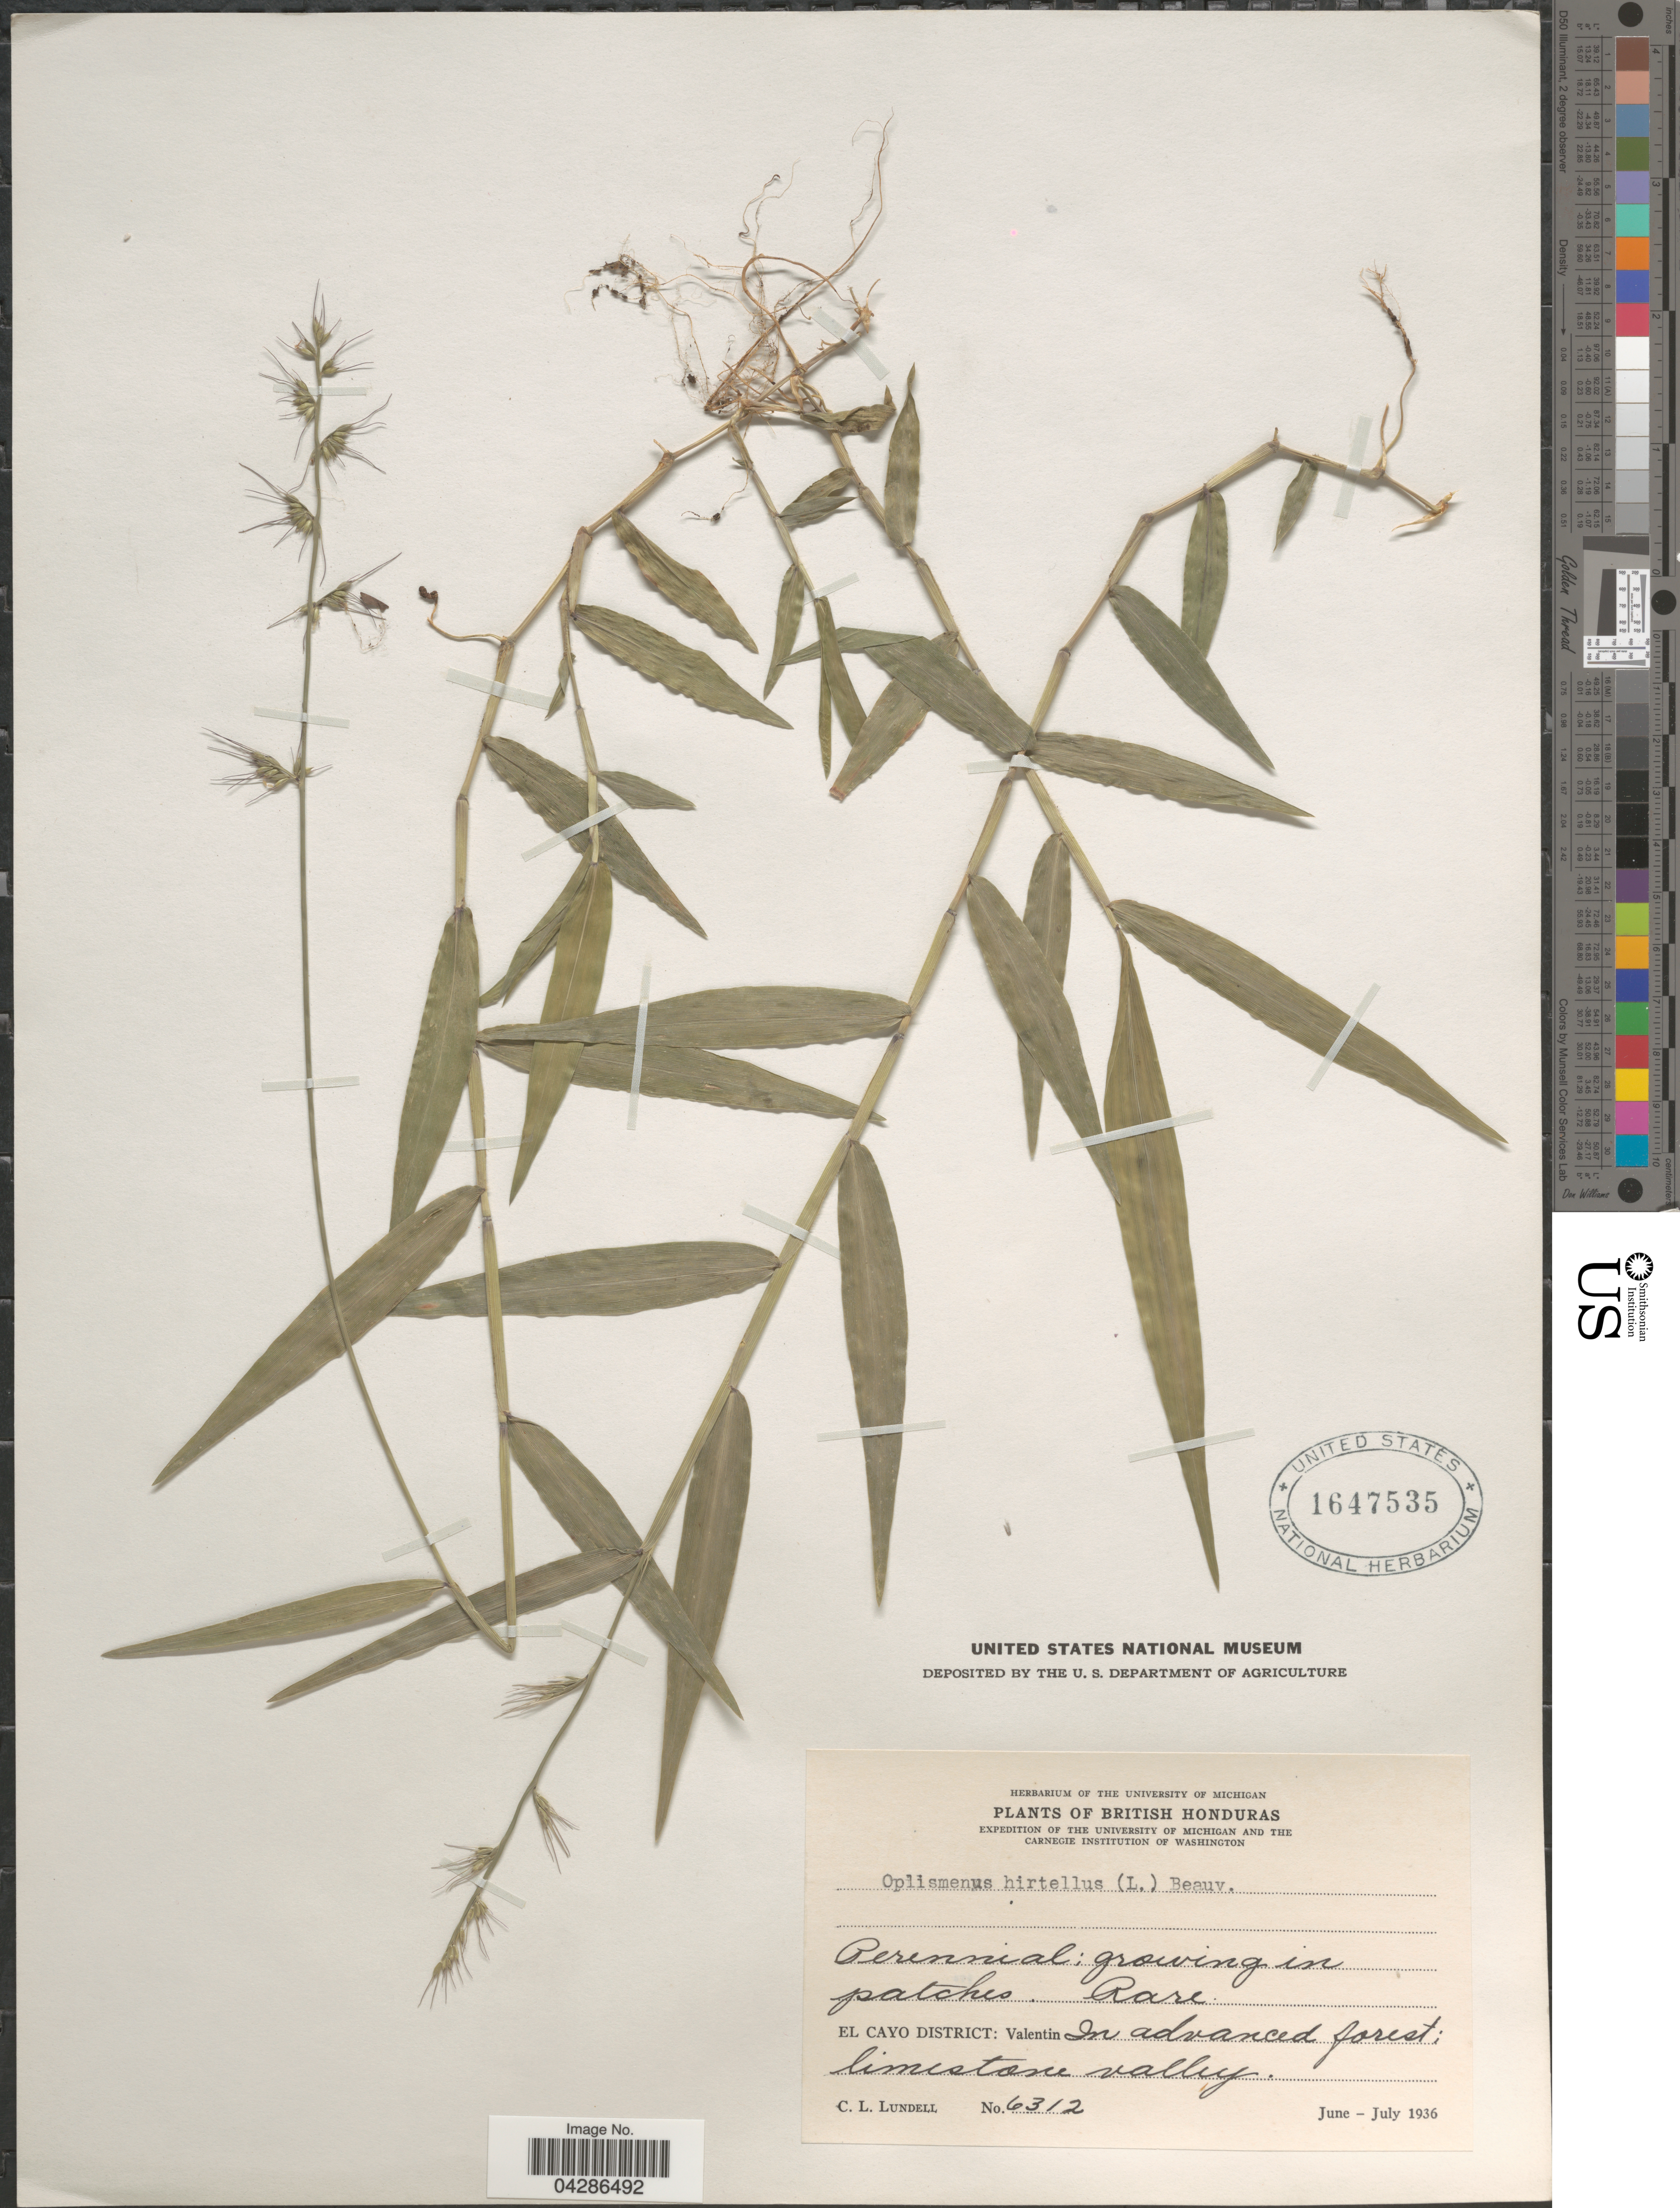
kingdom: Plantae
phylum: Tracheophyta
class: Liliopsida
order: Poales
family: Poaceae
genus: Oplismenus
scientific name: Oplismenus hirtellus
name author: (L.) P. Beauv.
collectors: C. L. Lundell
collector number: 6312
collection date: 1936-06/1936-07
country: Belize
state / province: Cayo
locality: British Honduras. Expedition Of The University Of Michigan And The Carnegie Institution Of Washington. El Cayo District: Valentin In advanced forest; limestone valley.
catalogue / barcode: US 1647535